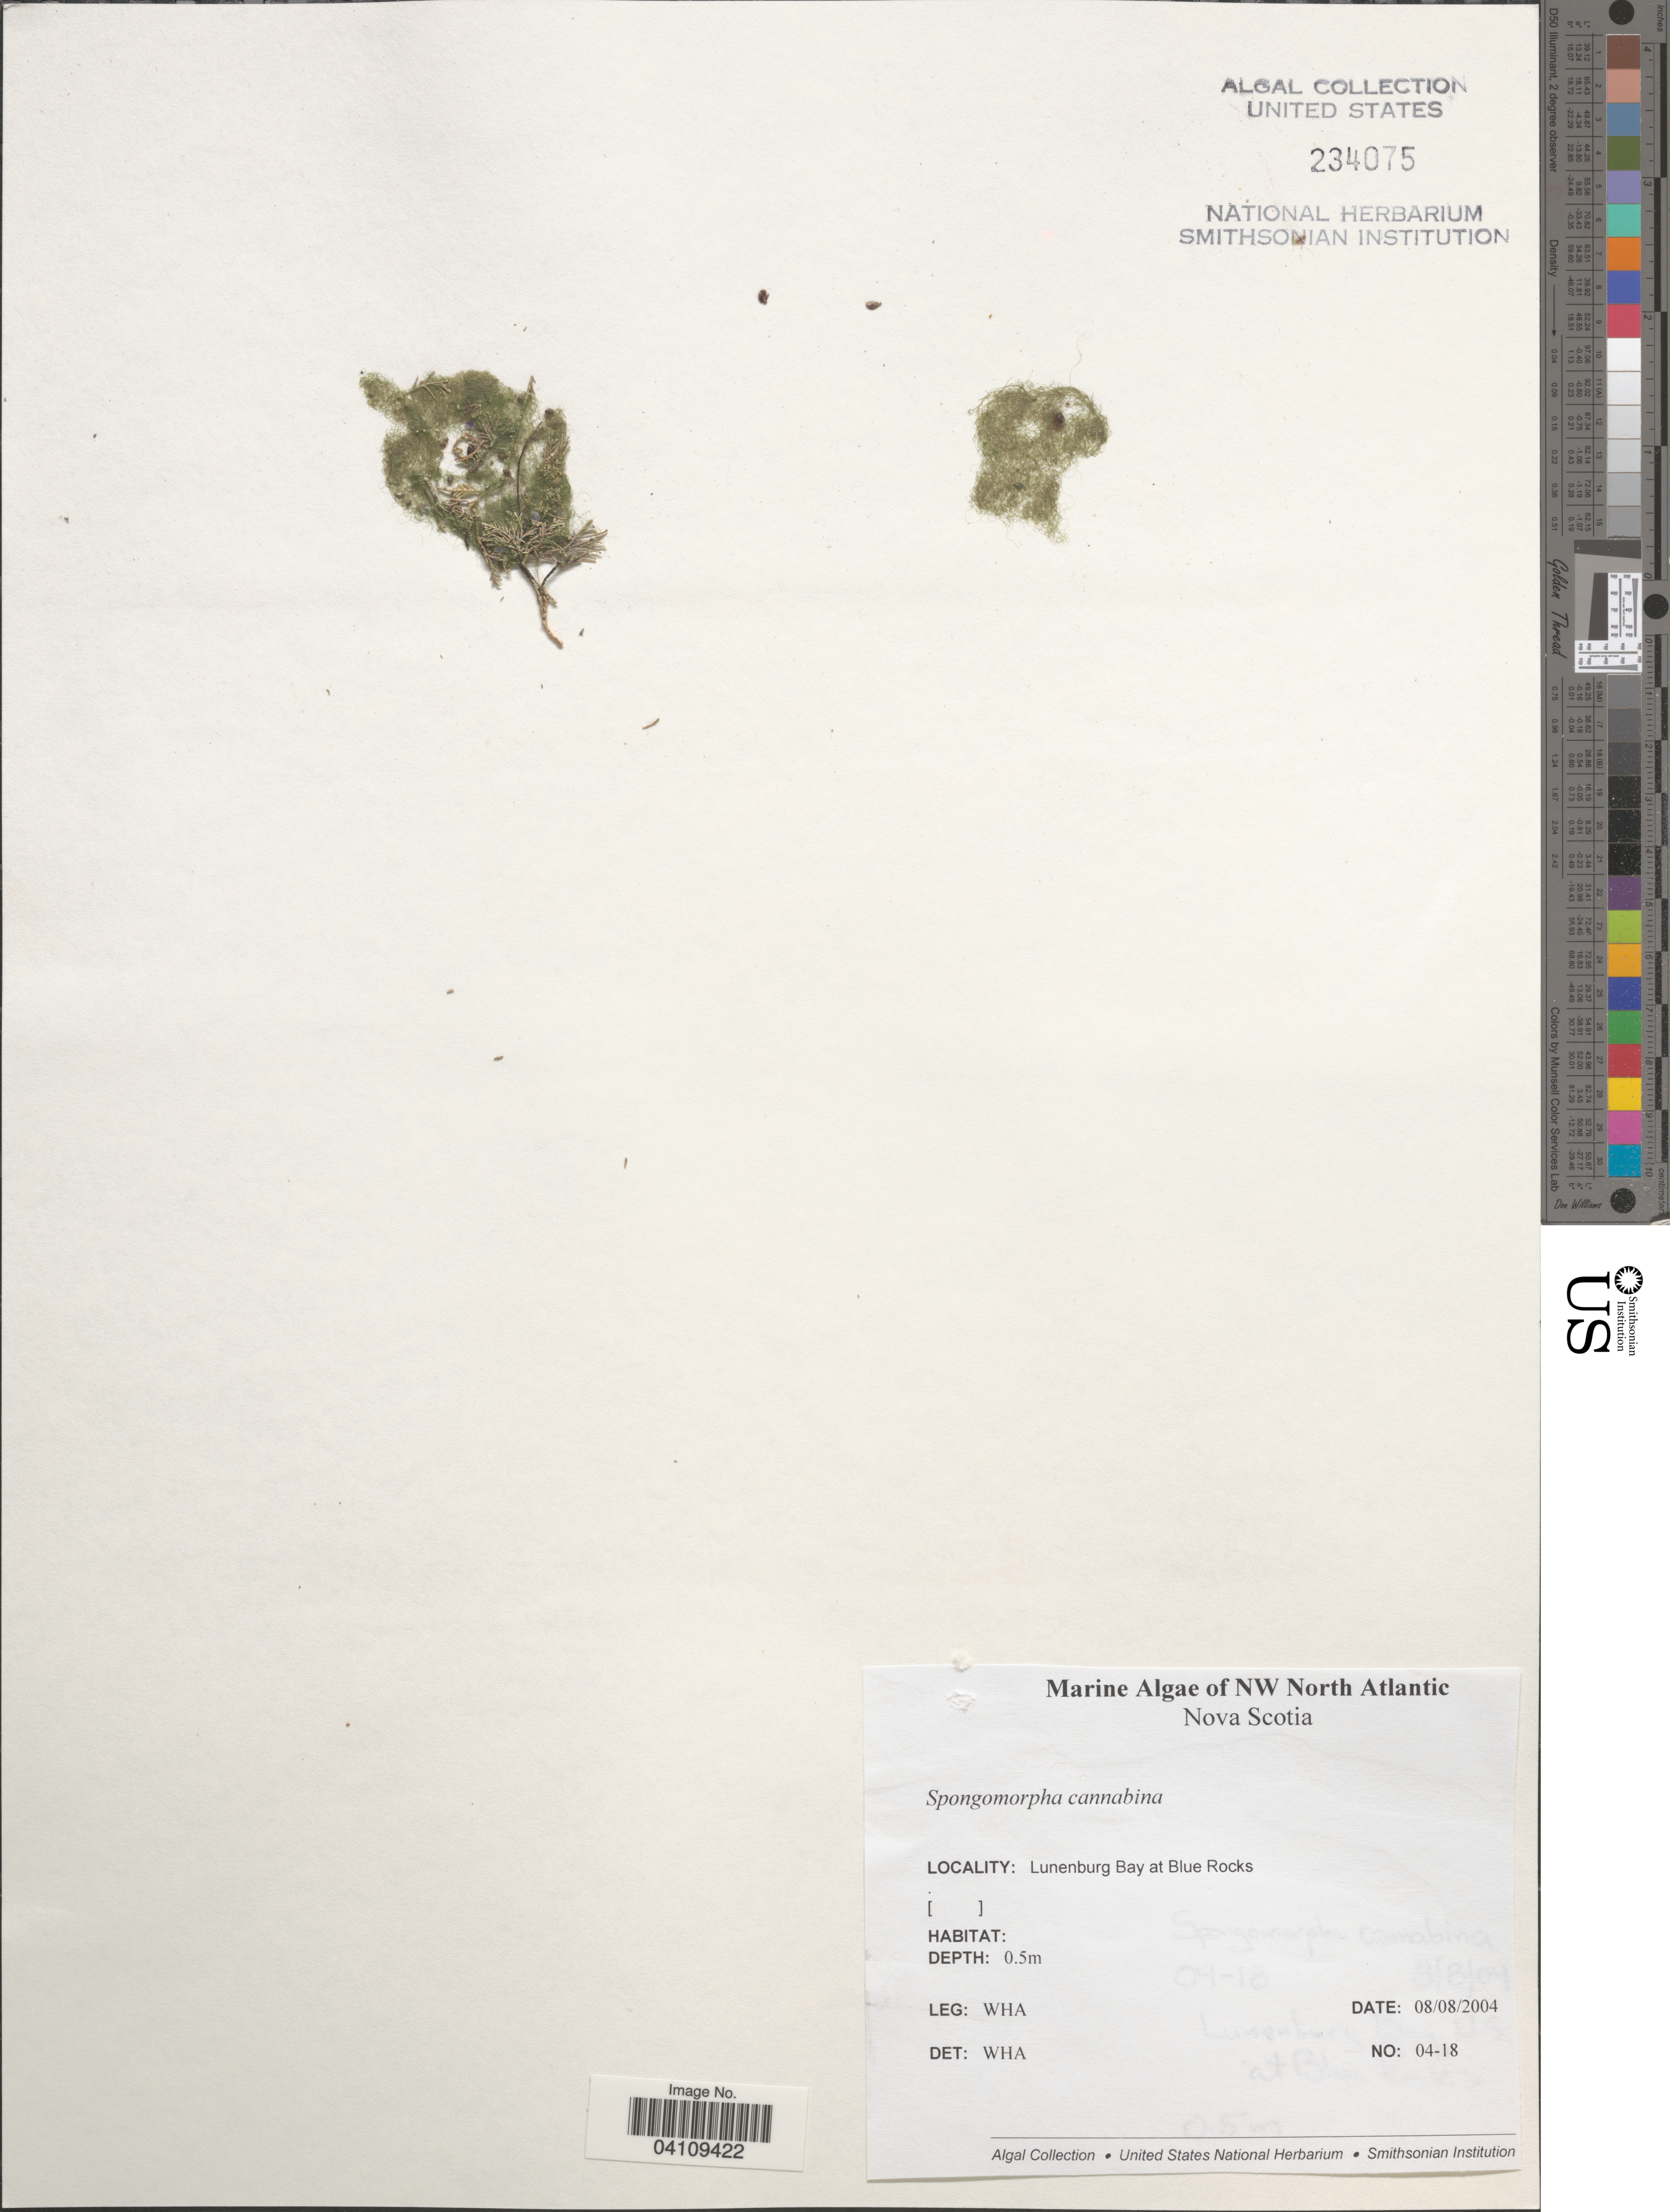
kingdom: Plantae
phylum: Chlorophyta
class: Ulvophyceae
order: Ulotrichales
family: Ulotrichaceae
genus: Spongomorpha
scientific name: Spongomorpha cannabina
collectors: W. H. Adey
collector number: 04-18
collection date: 2004-08-08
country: Canada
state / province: Nova Scotia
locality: NW North Atlantic. Lunenburg Bay at Blue Rocks.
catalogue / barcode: US 234075